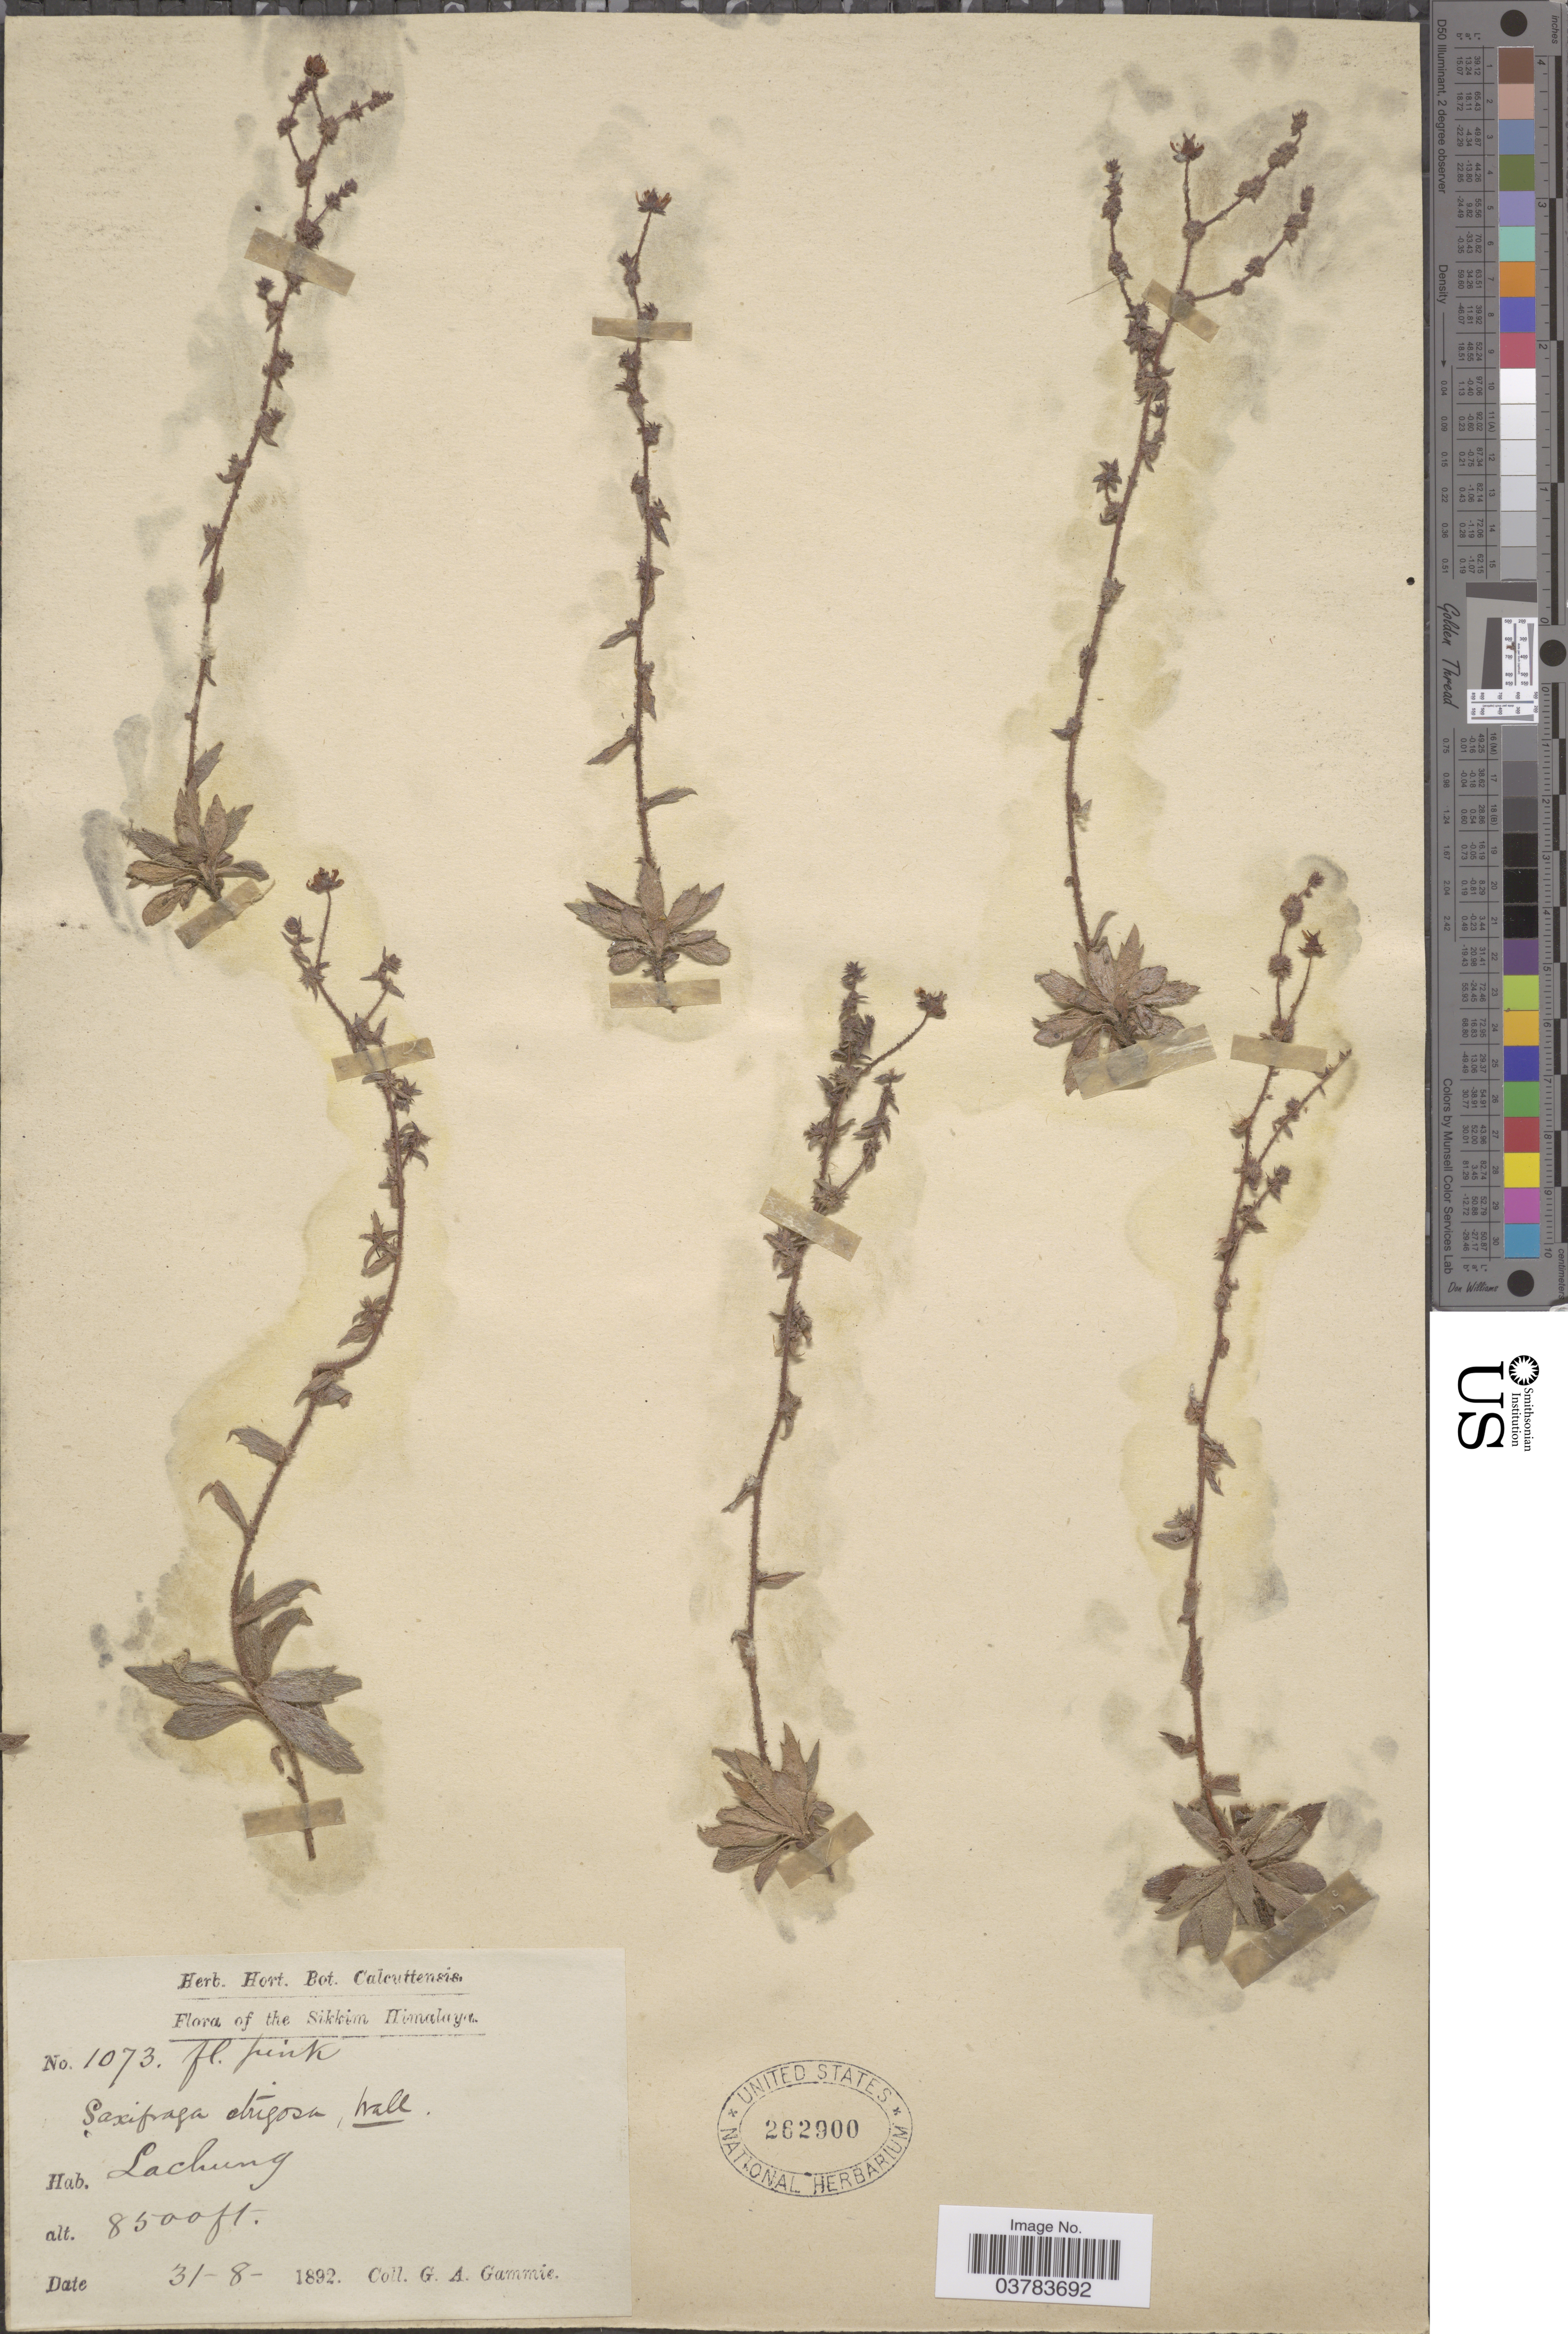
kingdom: Plantae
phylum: Tracheophyta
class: Magnoliopsida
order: Saxifragales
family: Saxifragaceae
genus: Saxifraga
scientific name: Saxifraga strigosa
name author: Wall. ex Ser.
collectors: G. Gammie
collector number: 1073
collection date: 1892-08-31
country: India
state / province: Sikkim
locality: The Sikkim Himalaya. Lachung.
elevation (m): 2591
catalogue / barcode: US 262900